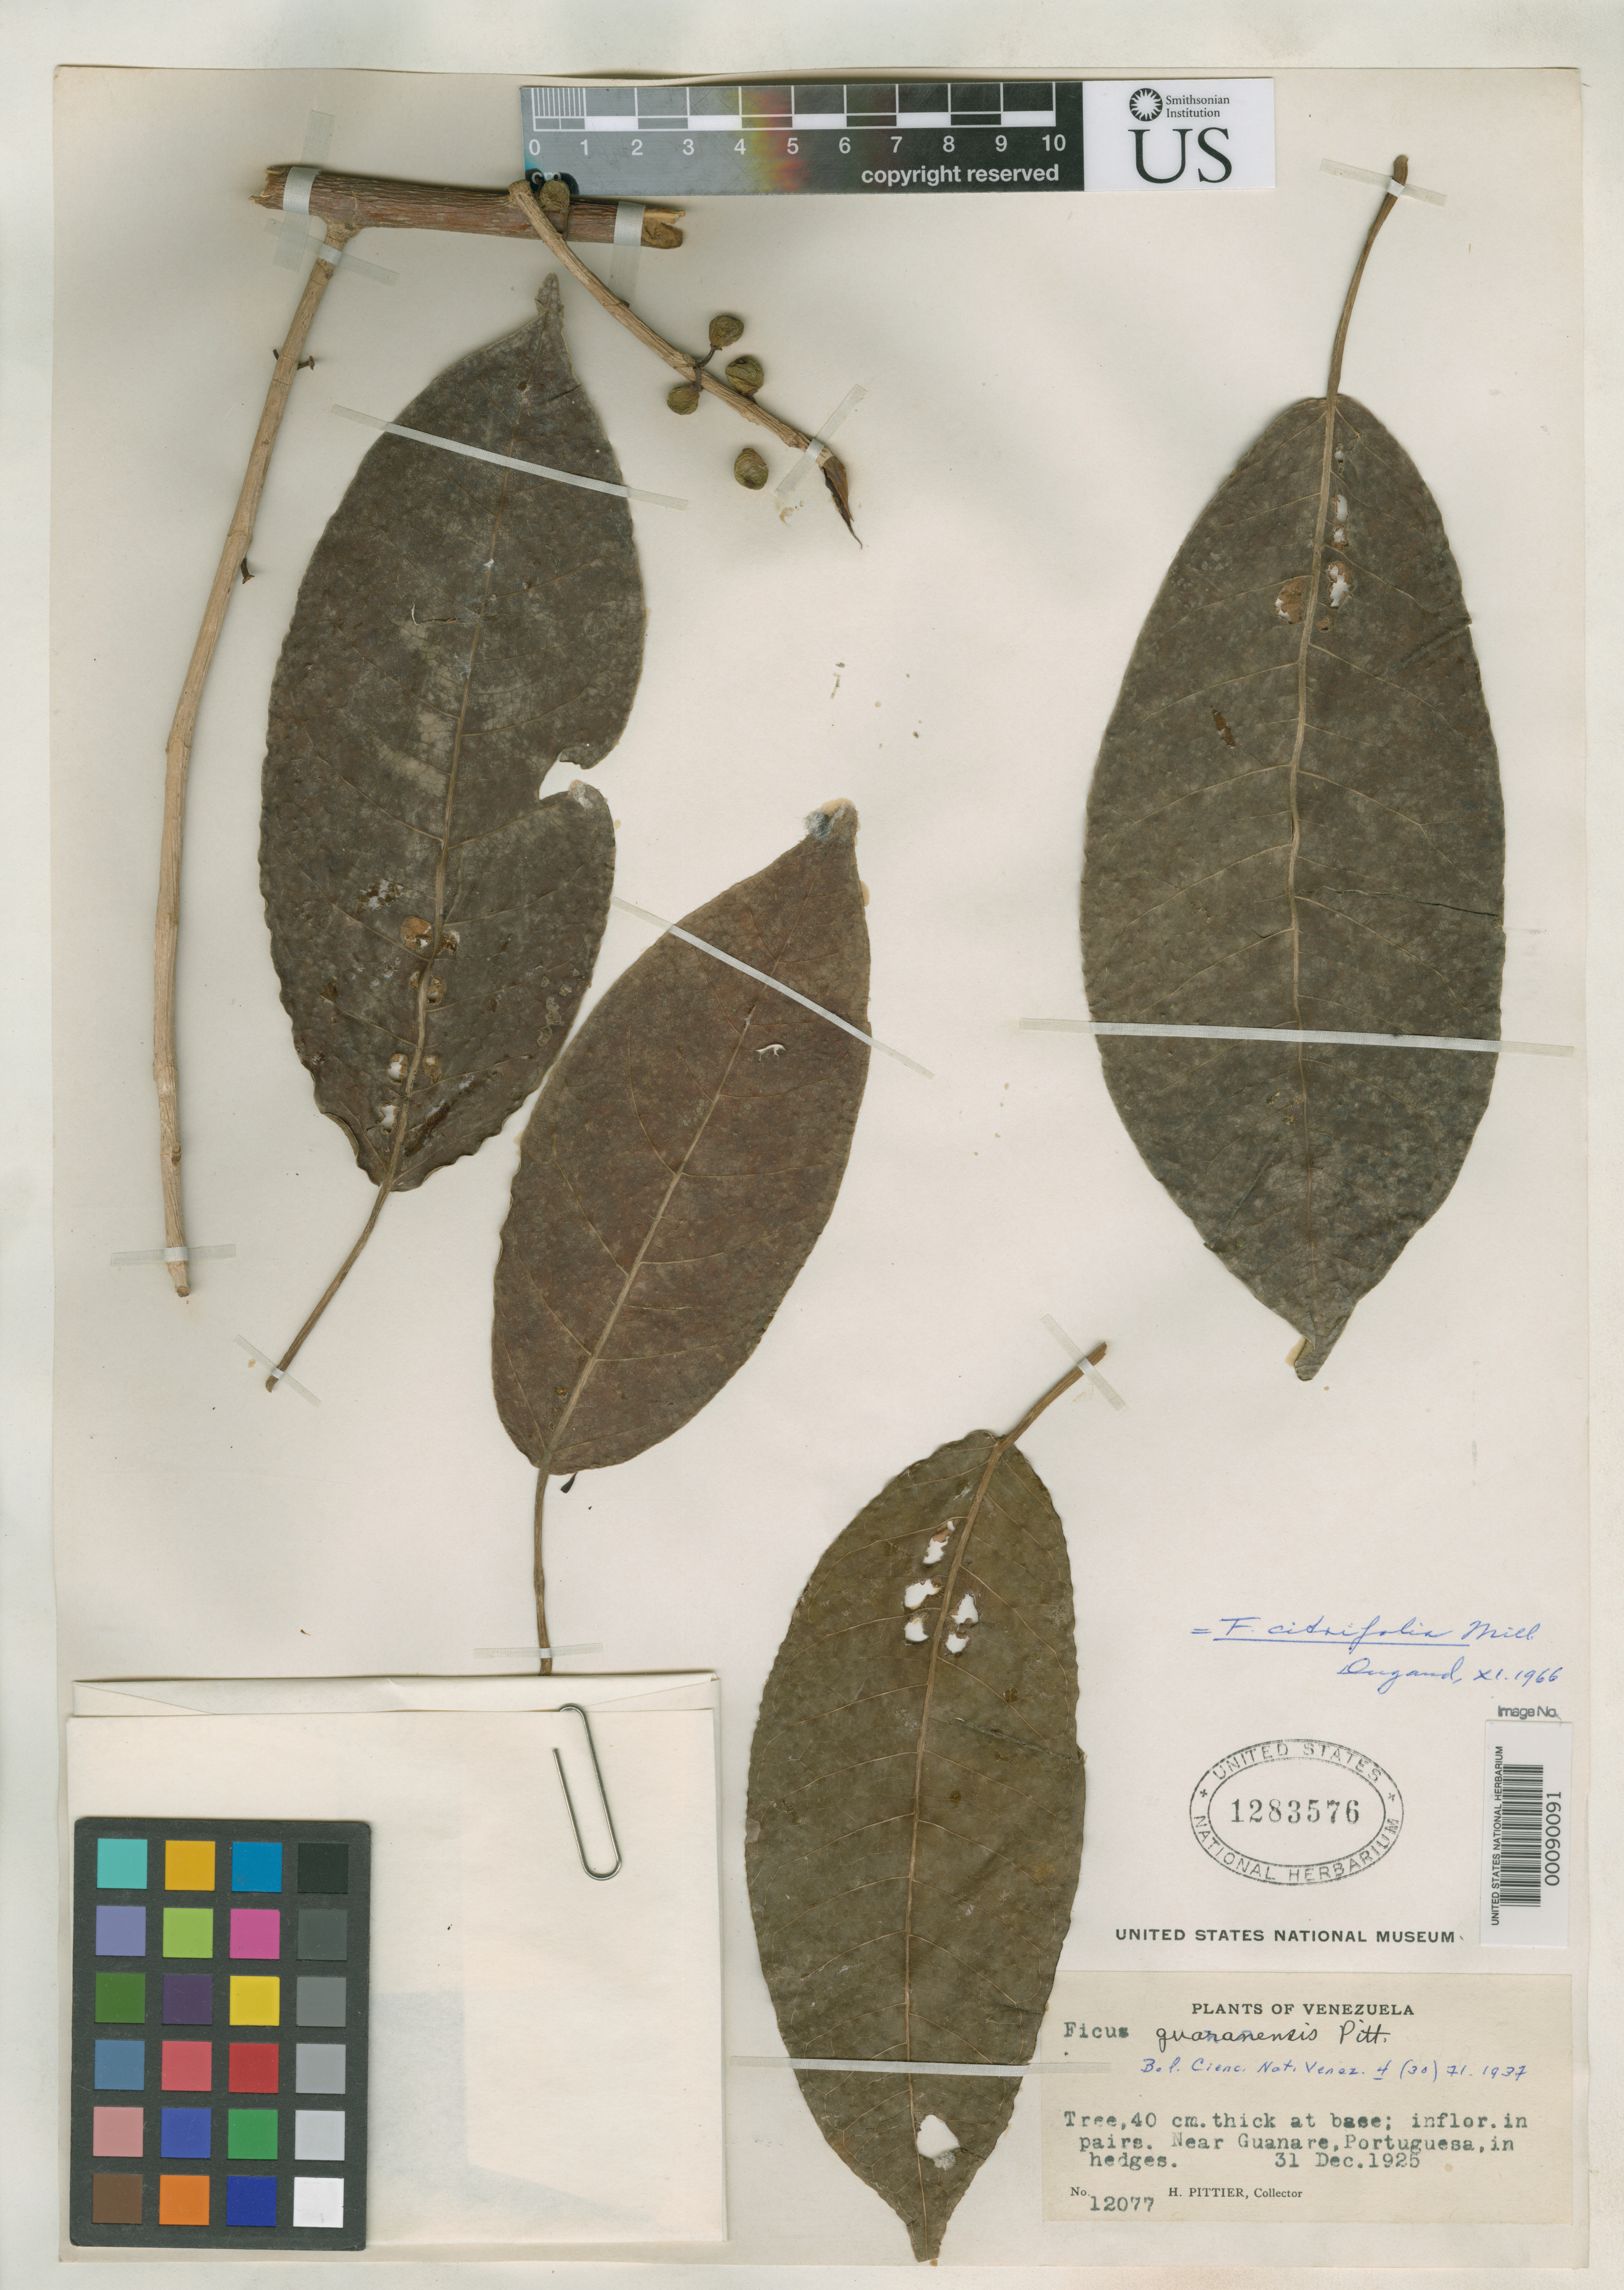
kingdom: Plantae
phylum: Tracheophyta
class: Magnoliopsida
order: Rosales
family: Moraceae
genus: Ficus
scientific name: Ficus guanarensis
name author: Pittier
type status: Type Collection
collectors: H. F. Pittier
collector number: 12077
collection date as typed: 31 Dec 1925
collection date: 1925-12-31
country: Venezuela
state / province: Portuguesa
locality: Near Guanare.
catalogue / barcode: US 1283576